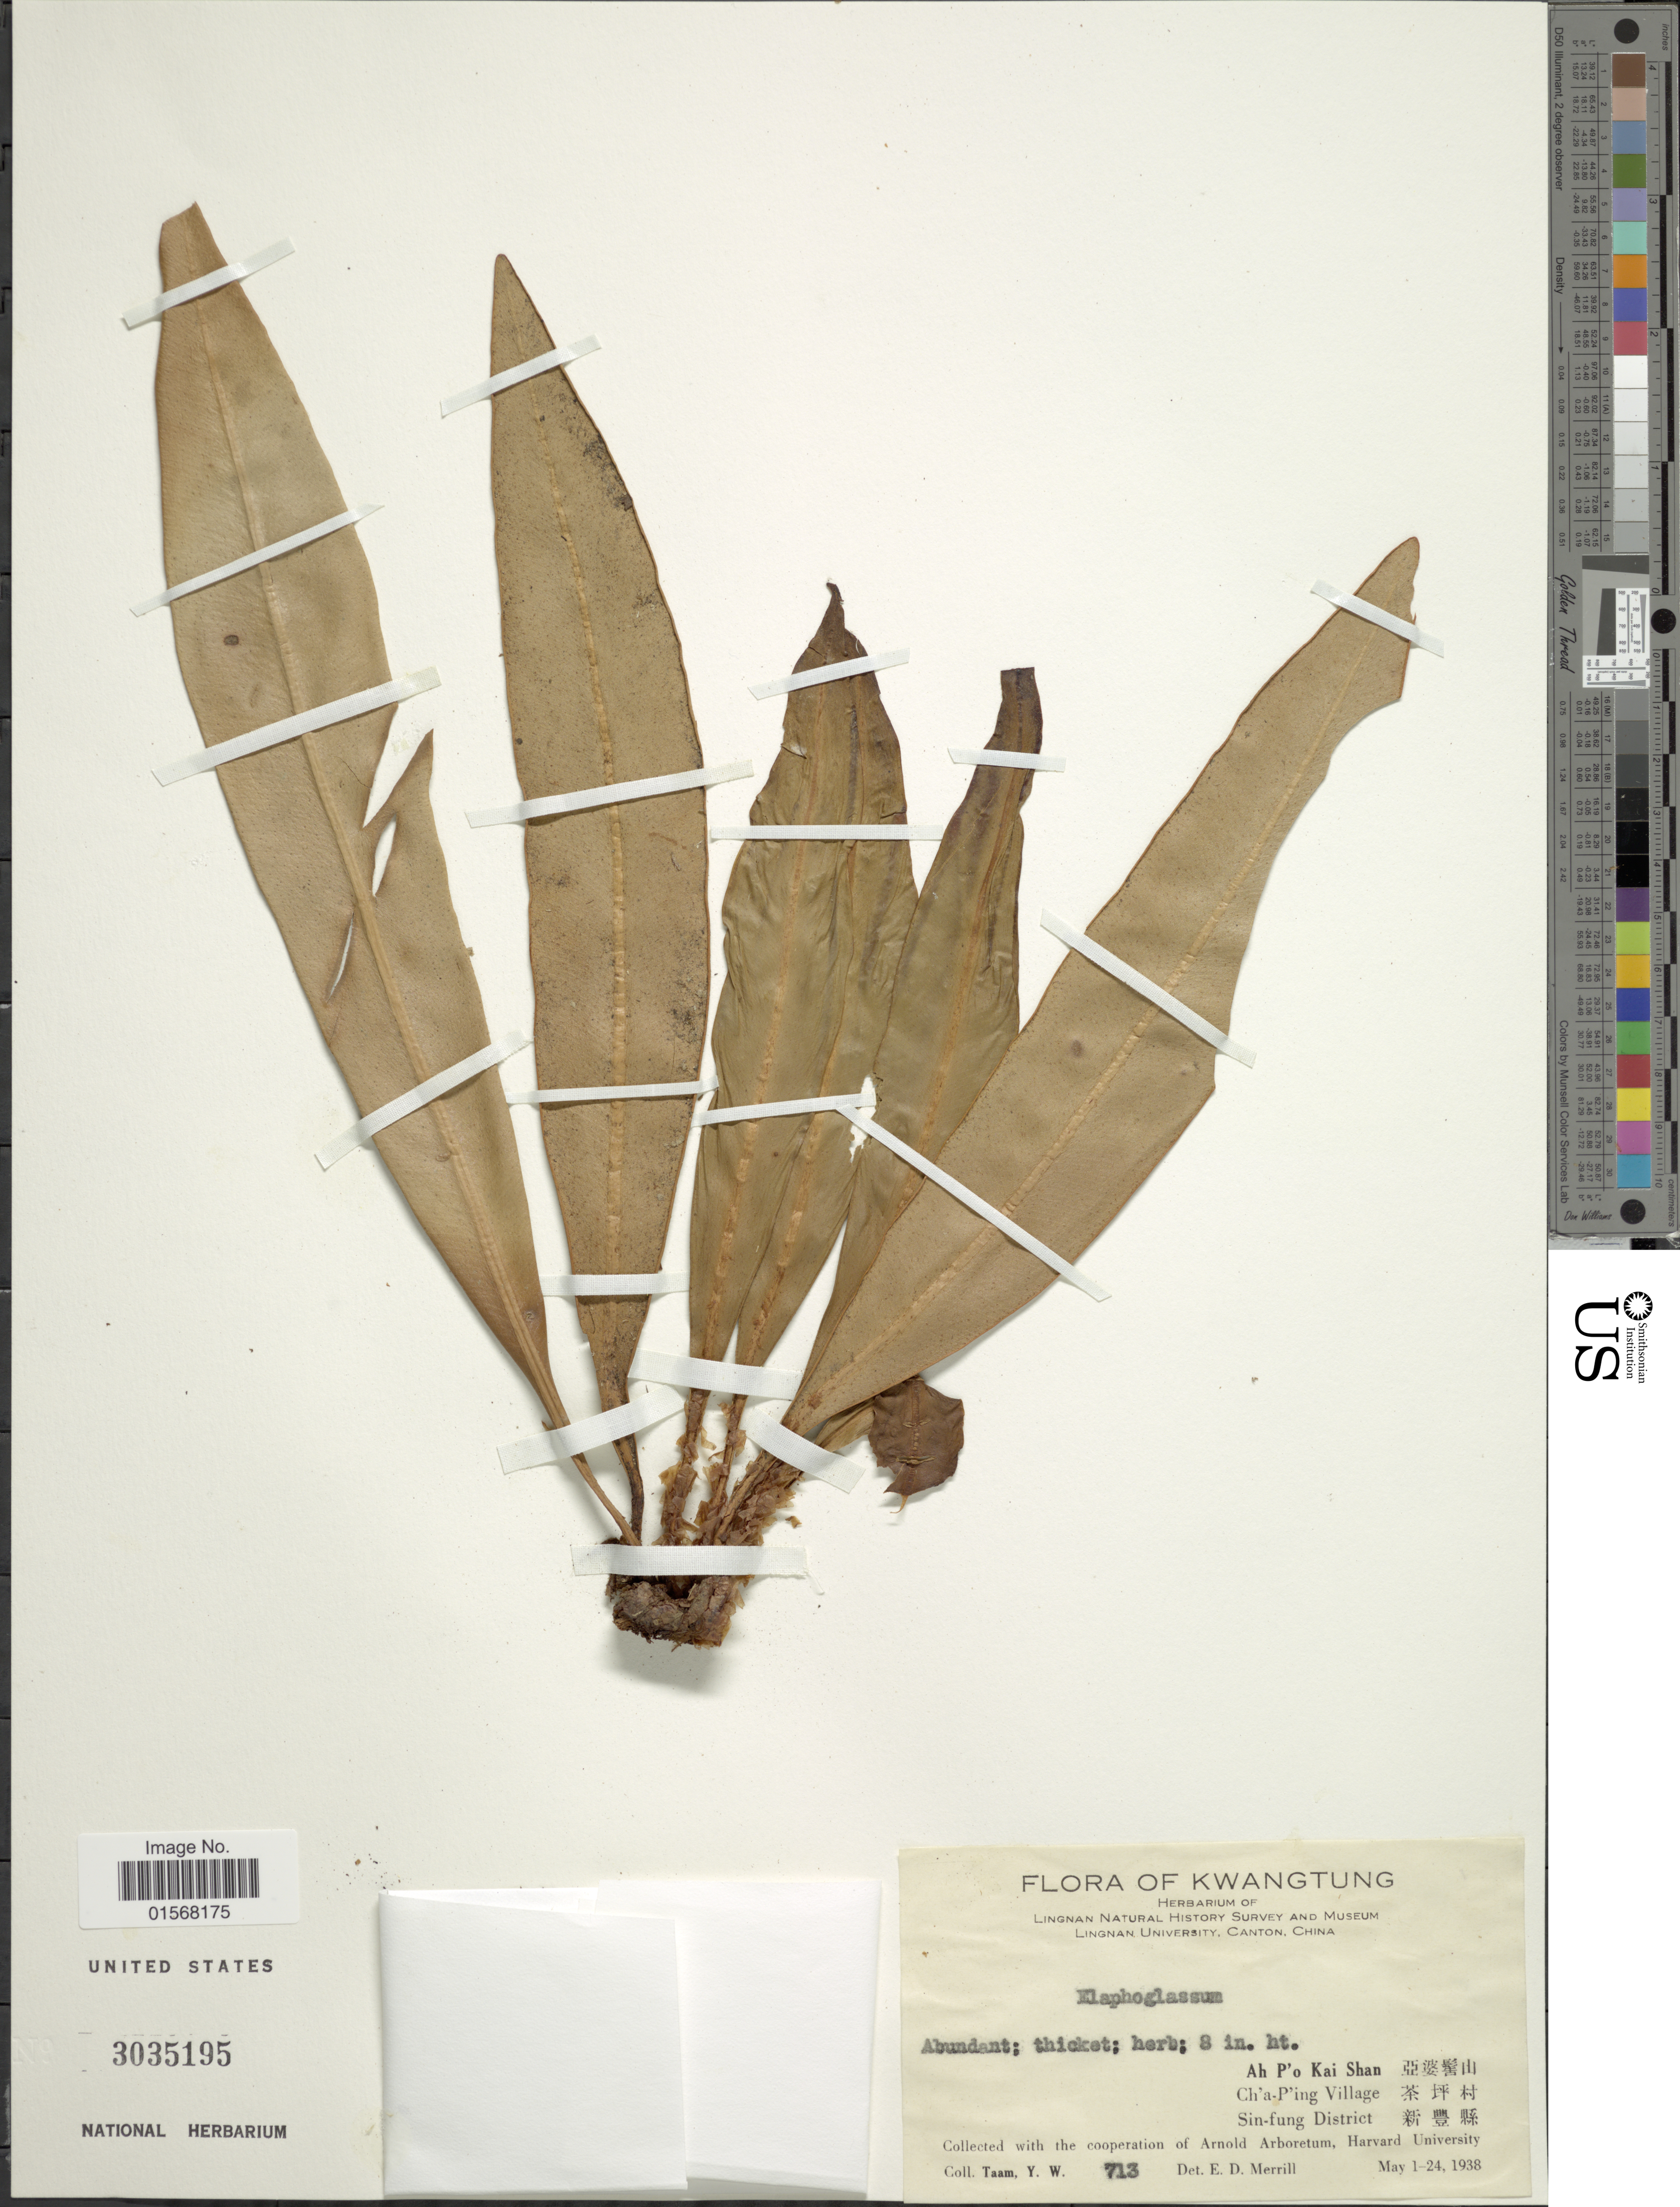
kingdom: Plantae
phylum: Tracheophyta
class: Polypodiopsida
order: Polypodiales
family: Dryopteridaceae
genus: Elaphoglossum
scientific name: Elaphoglossum sp.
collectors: Y. W. Taam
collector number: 713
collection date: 1938-05-01/1938-05-24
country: China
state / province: Guangdong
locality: Kwangtung, Ah P'o Kai Shan, Chá- P' ing Village, Sin-fung District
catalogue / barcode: US 3035195